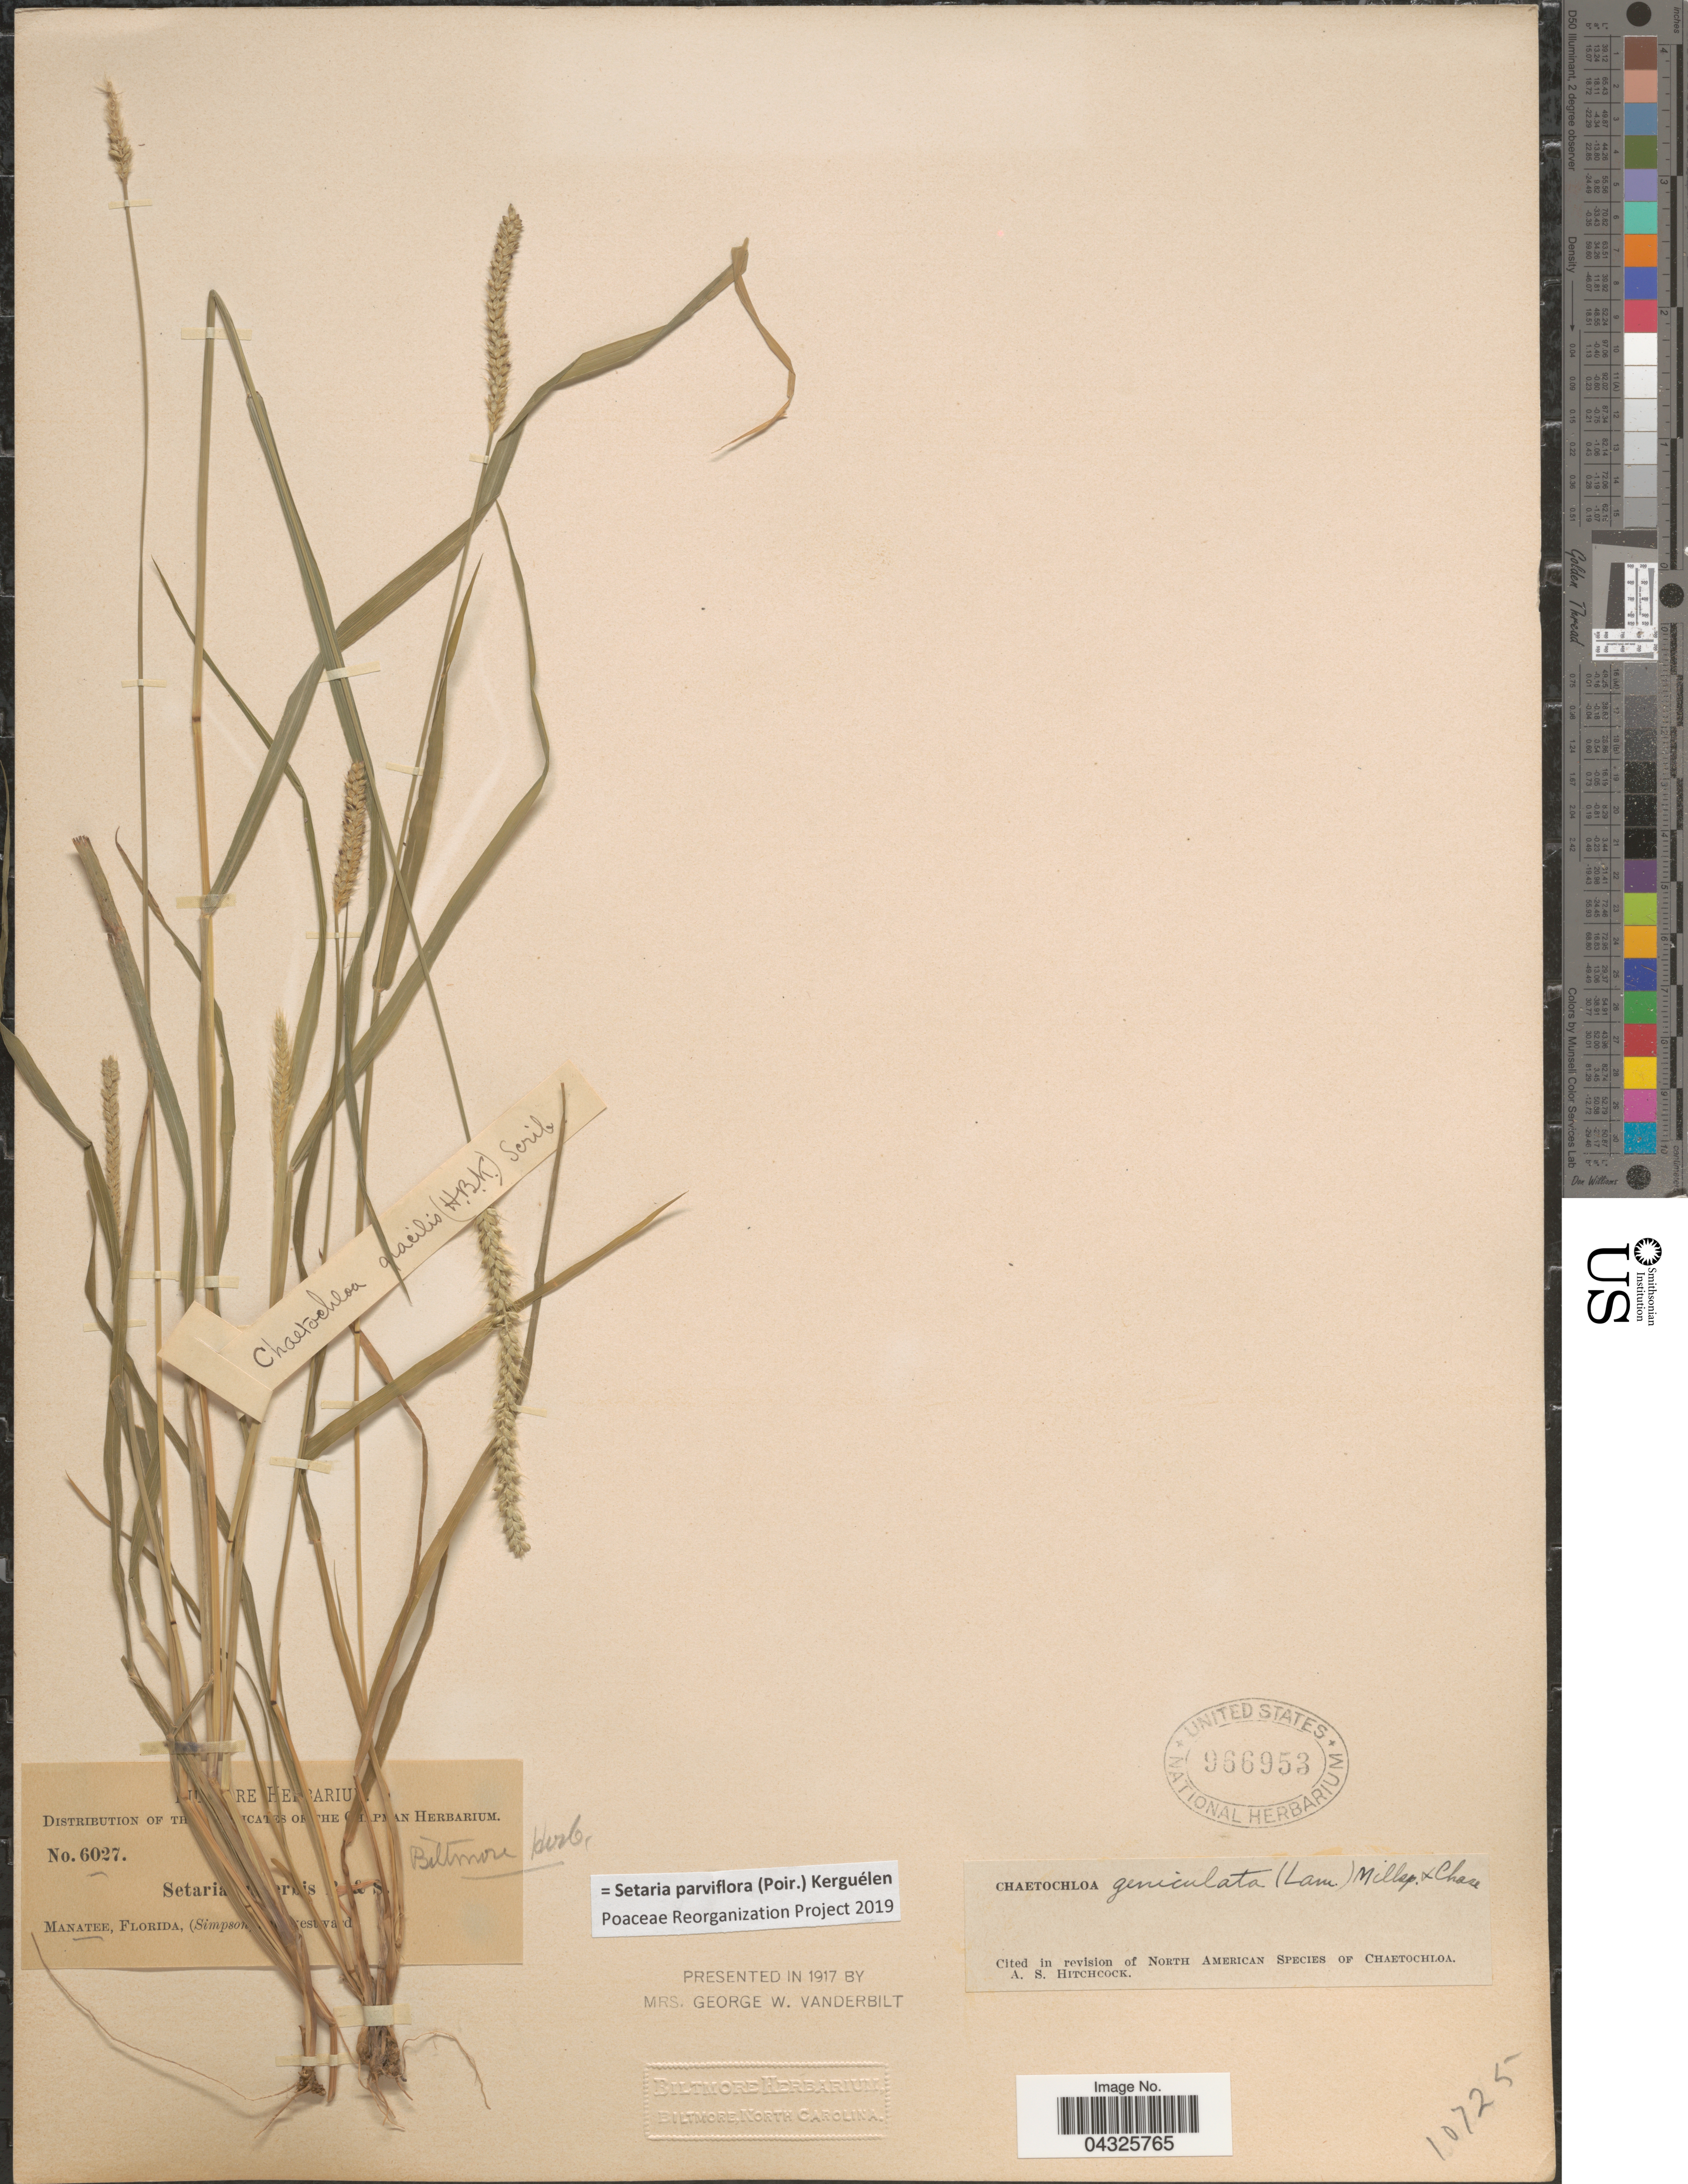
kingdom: Plantae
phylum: Tracheophyta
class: Liliopsida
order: Poales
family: Poaceae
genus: Setaria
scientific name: Setaria parviflora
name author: (Poir.) Kerguélen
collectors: ex herb. Biltmore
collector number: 6027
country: United States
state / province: Florida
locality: Manatee. (Simpson [illegible text]est[illegible text]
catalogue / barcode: US 966953